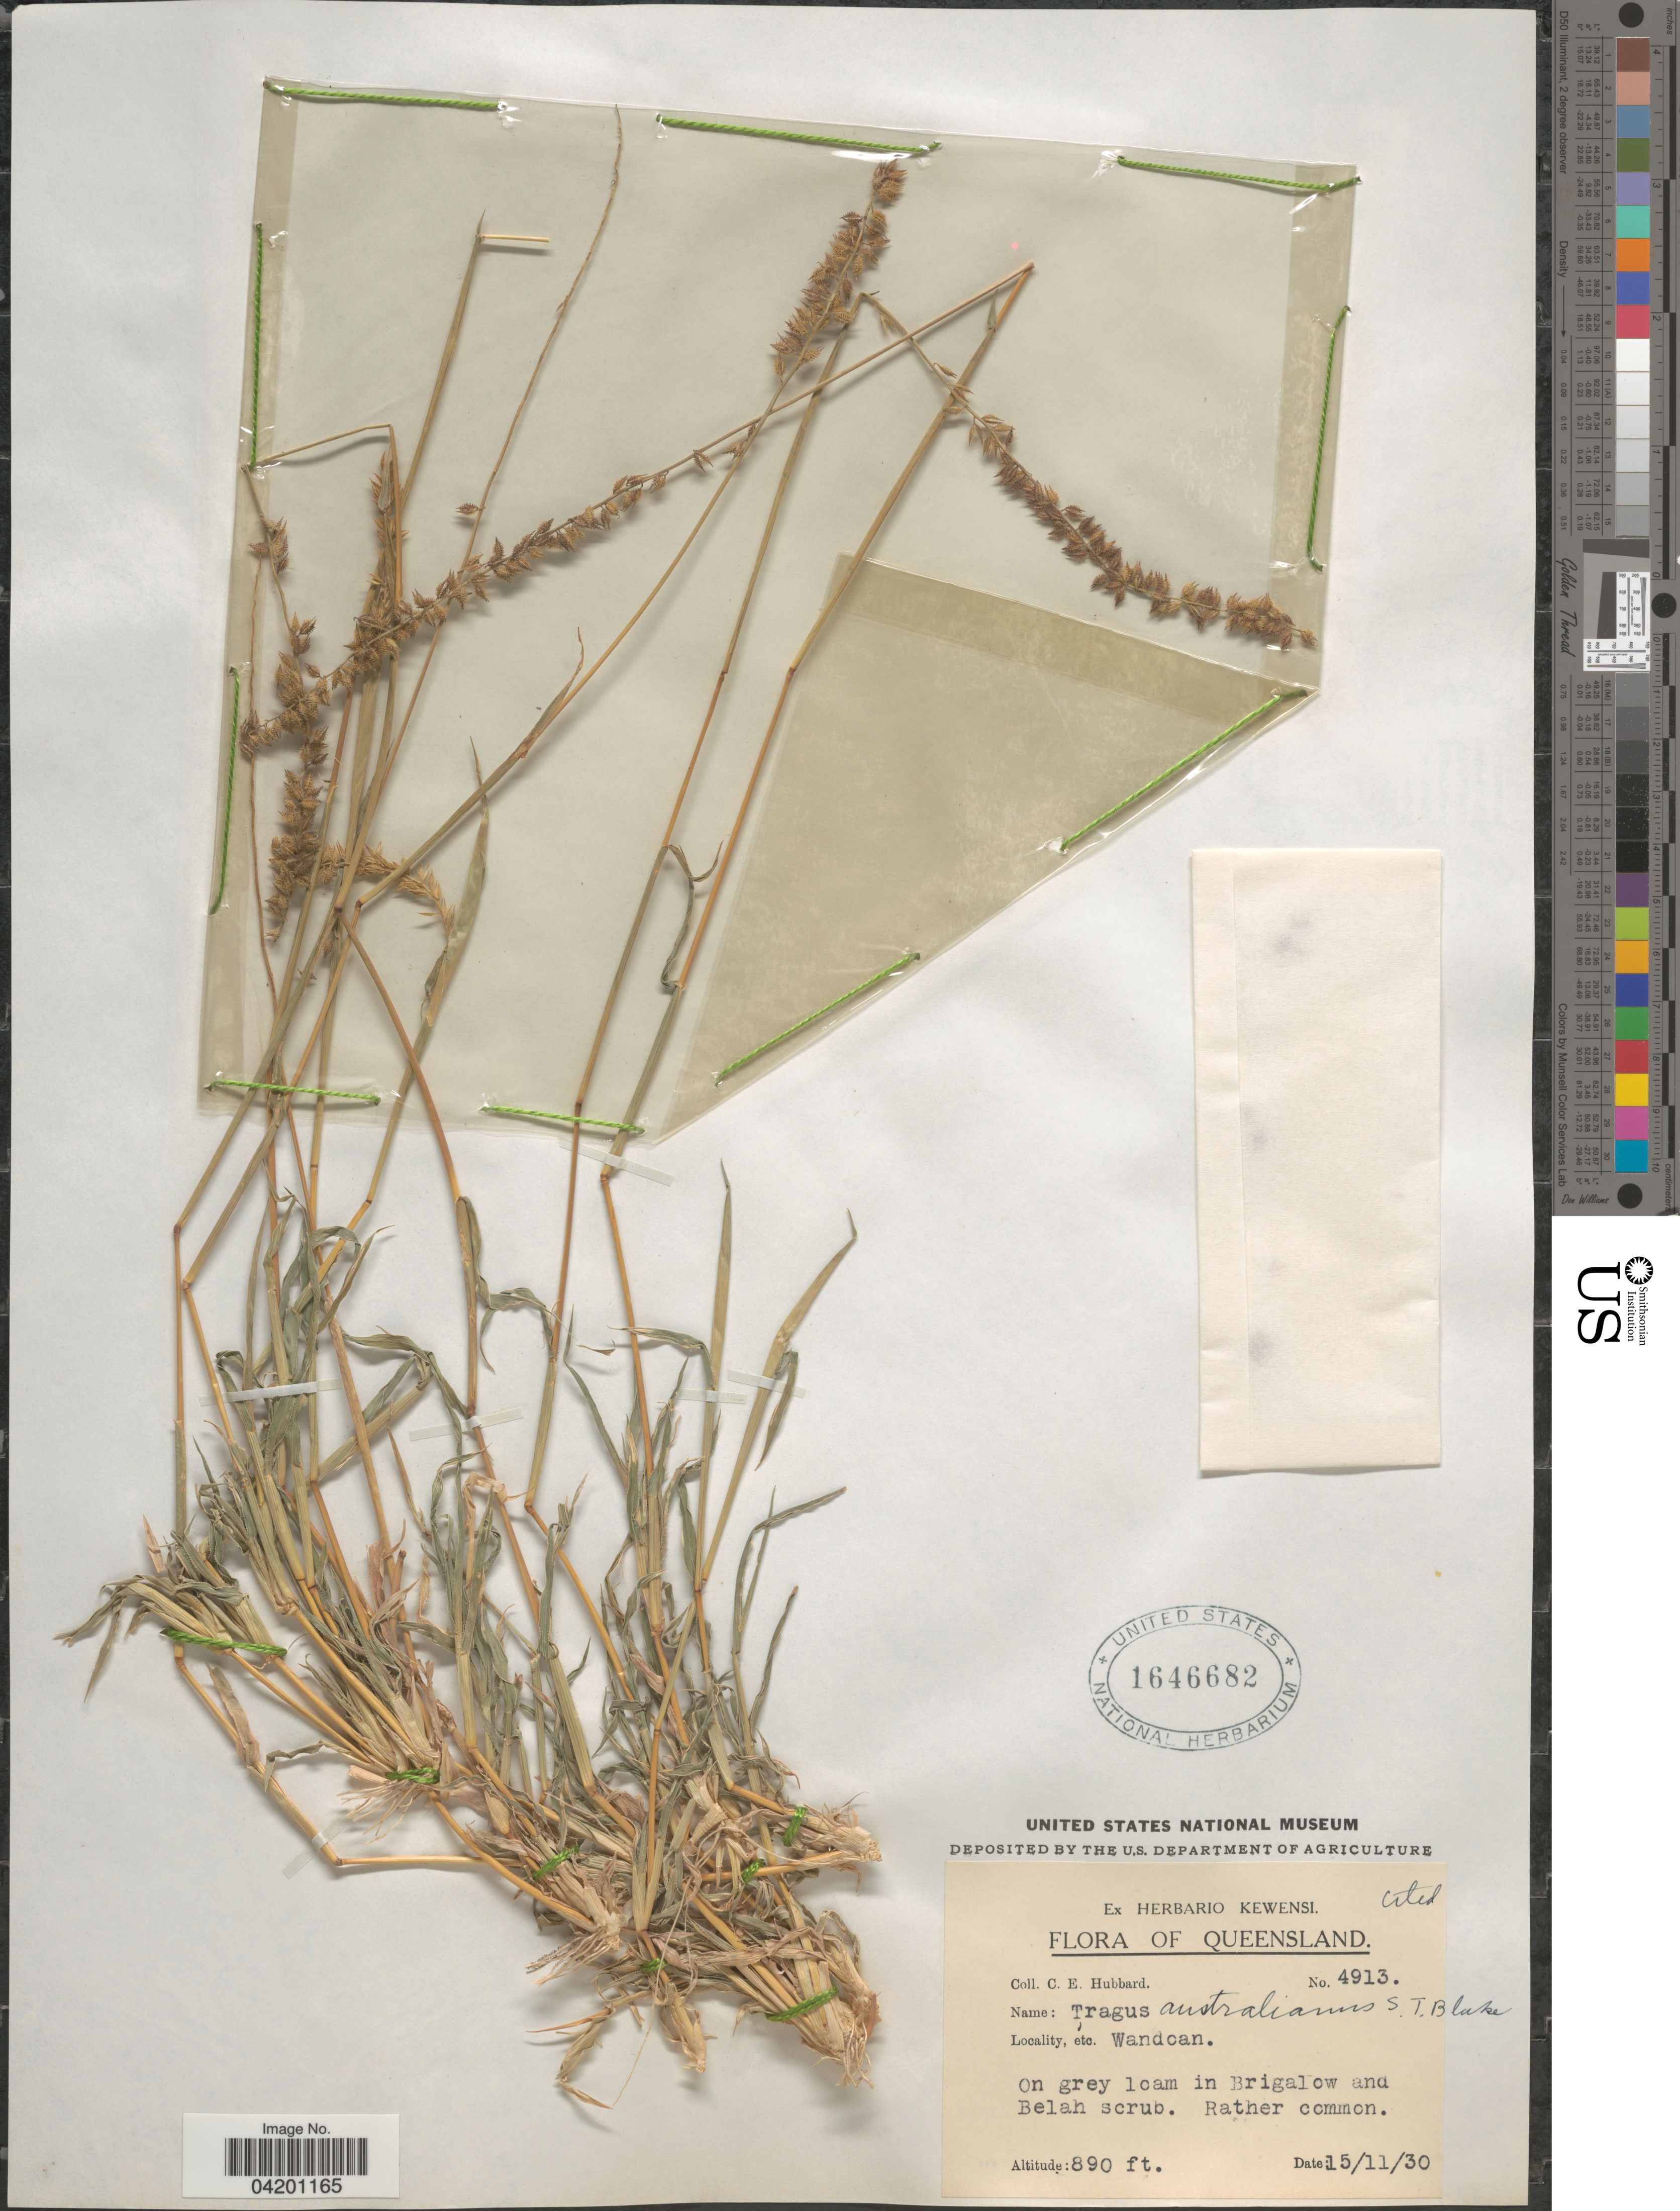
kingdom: Plantae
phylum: Tracheophyta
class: Liliopsida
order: Poales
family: Poaceae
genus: Tragus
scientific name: Tragus australianus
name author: S.T. Blake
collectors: C. E. Hubbard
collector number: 4913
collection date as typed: Transcribed d/m/y: 15/11/30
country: Australia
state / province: Queensland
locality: Wandcan.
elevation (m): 271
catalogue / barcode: US 1646682